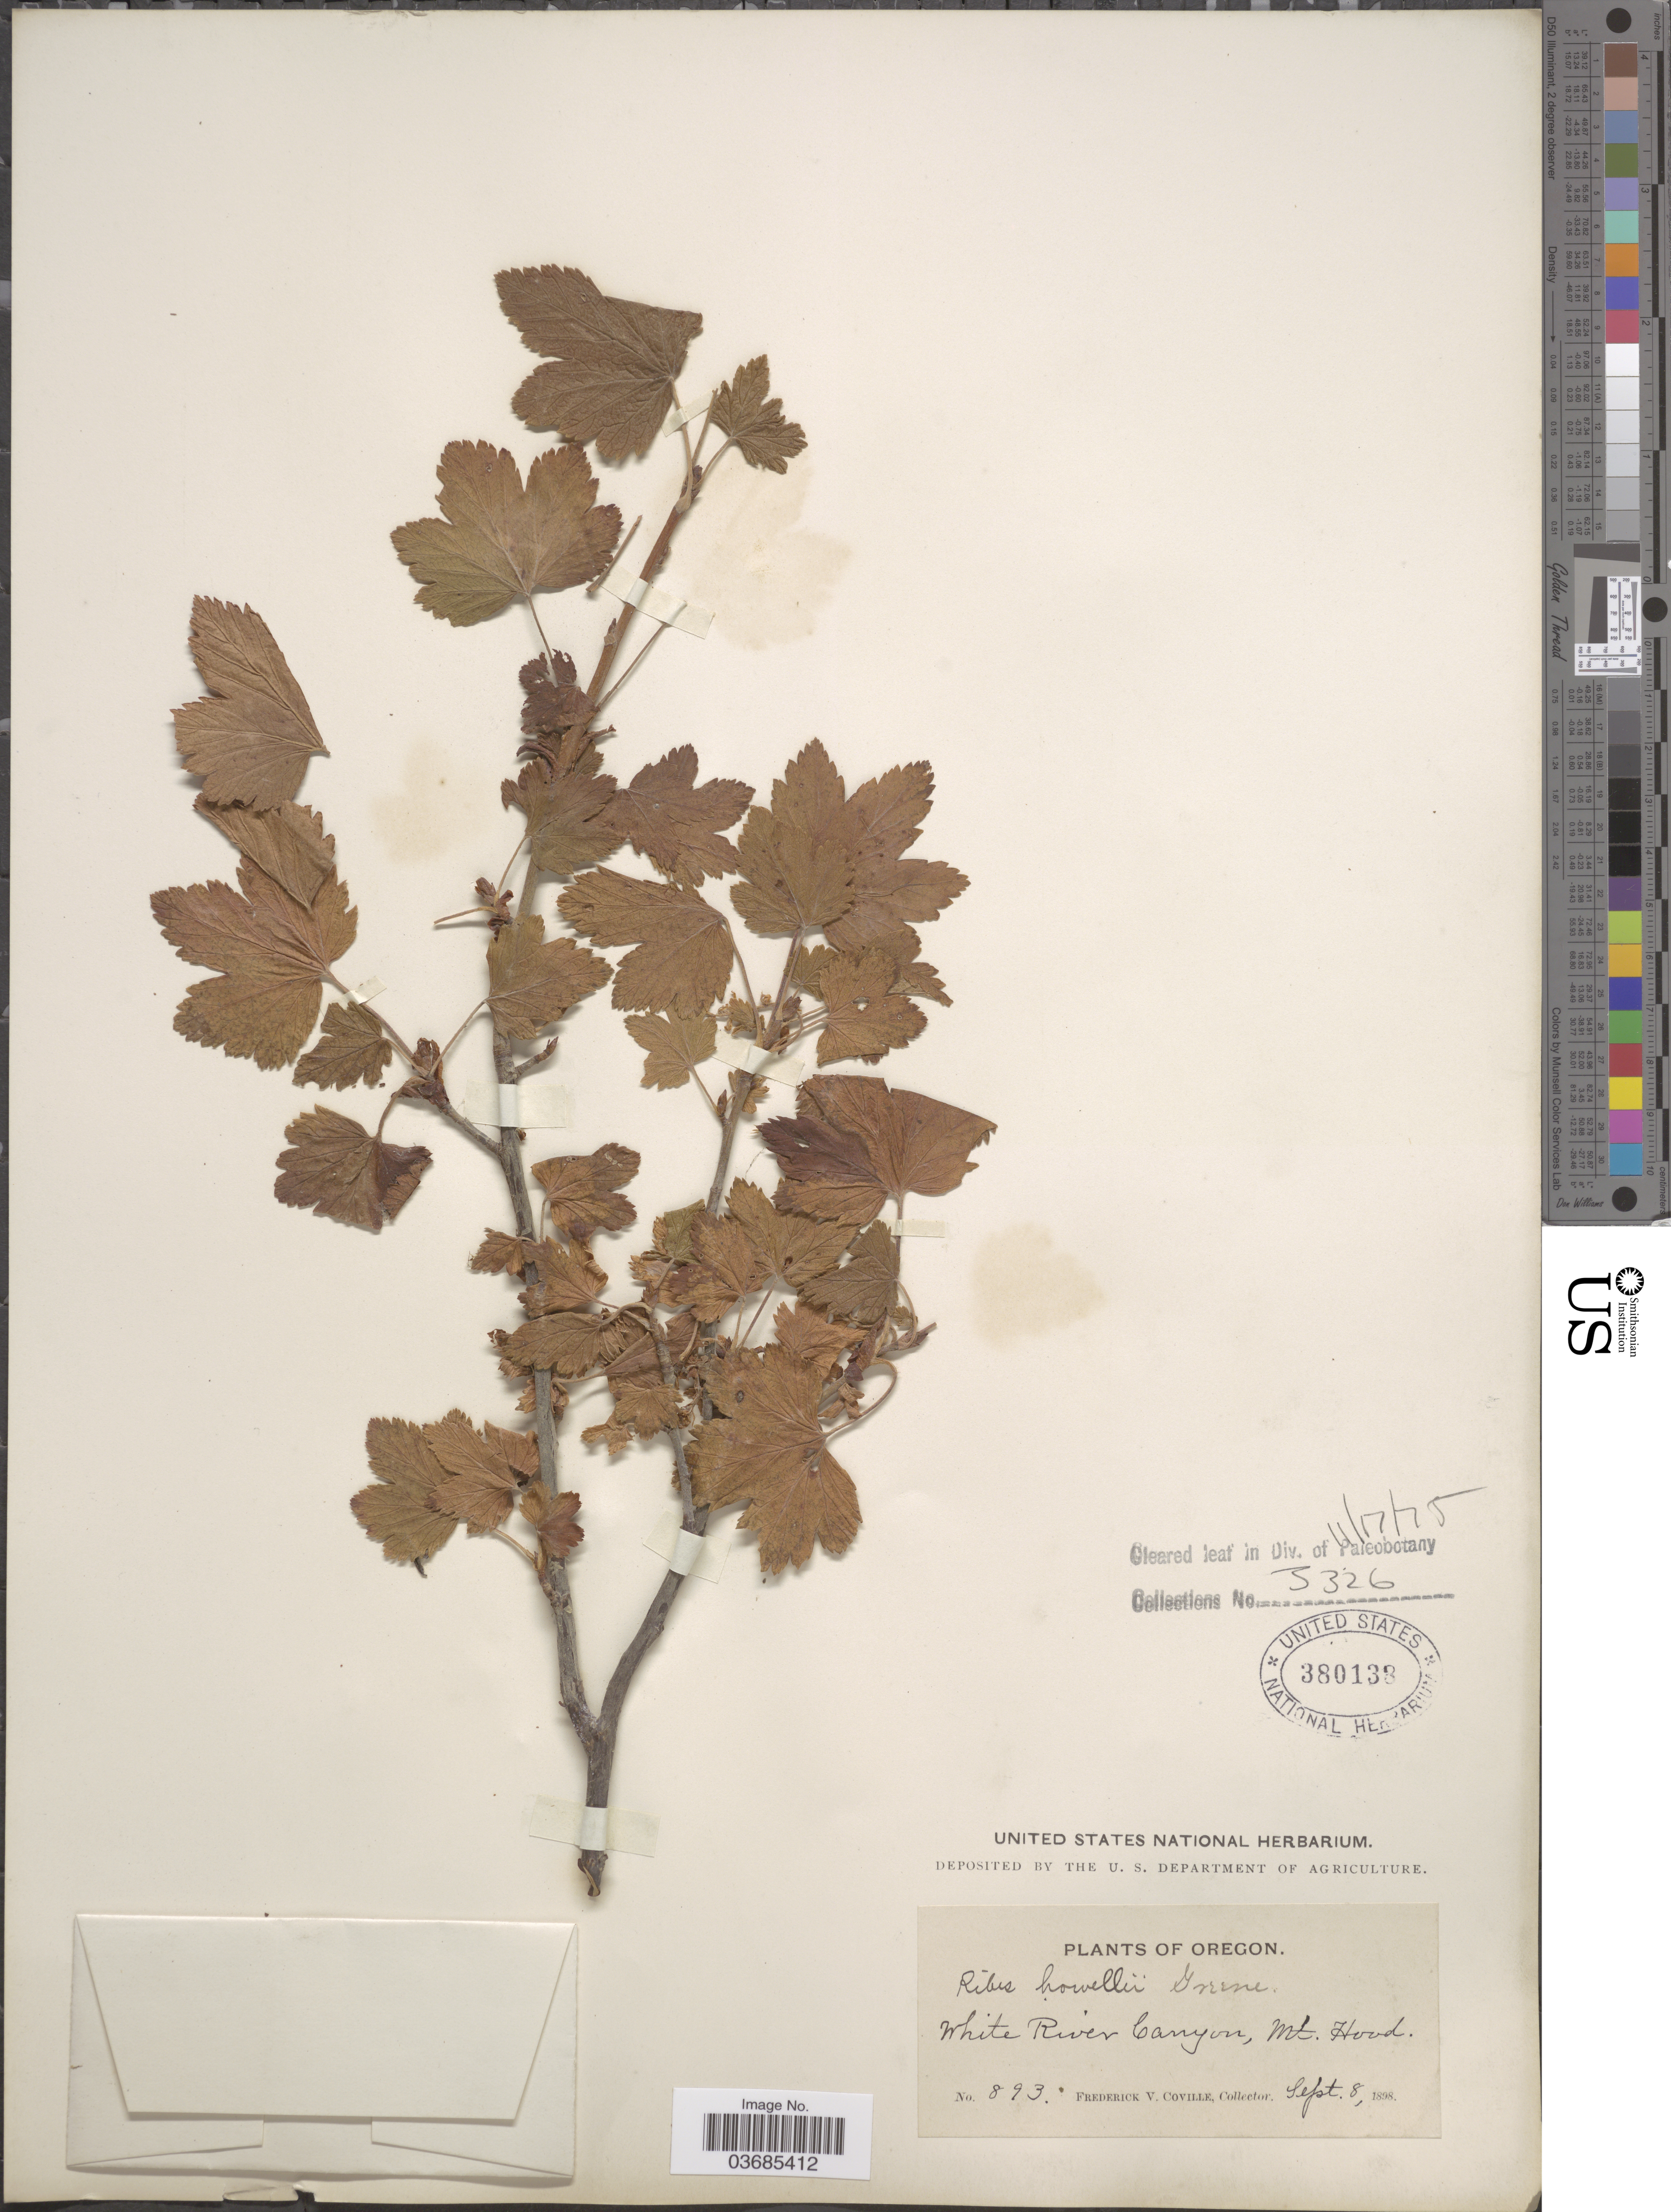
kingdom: Plantae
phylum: Tracheophyta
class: Magnoliopsida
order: Saxifragales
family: Grossulariaceae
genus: Ribes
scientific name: Ribes acerifolium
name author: Howell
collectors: F. V. Coville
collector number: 893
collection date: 1898-09-08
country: United States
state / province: Oregon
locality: White River Canyon, Mt. Hood.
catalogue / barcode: US 380138